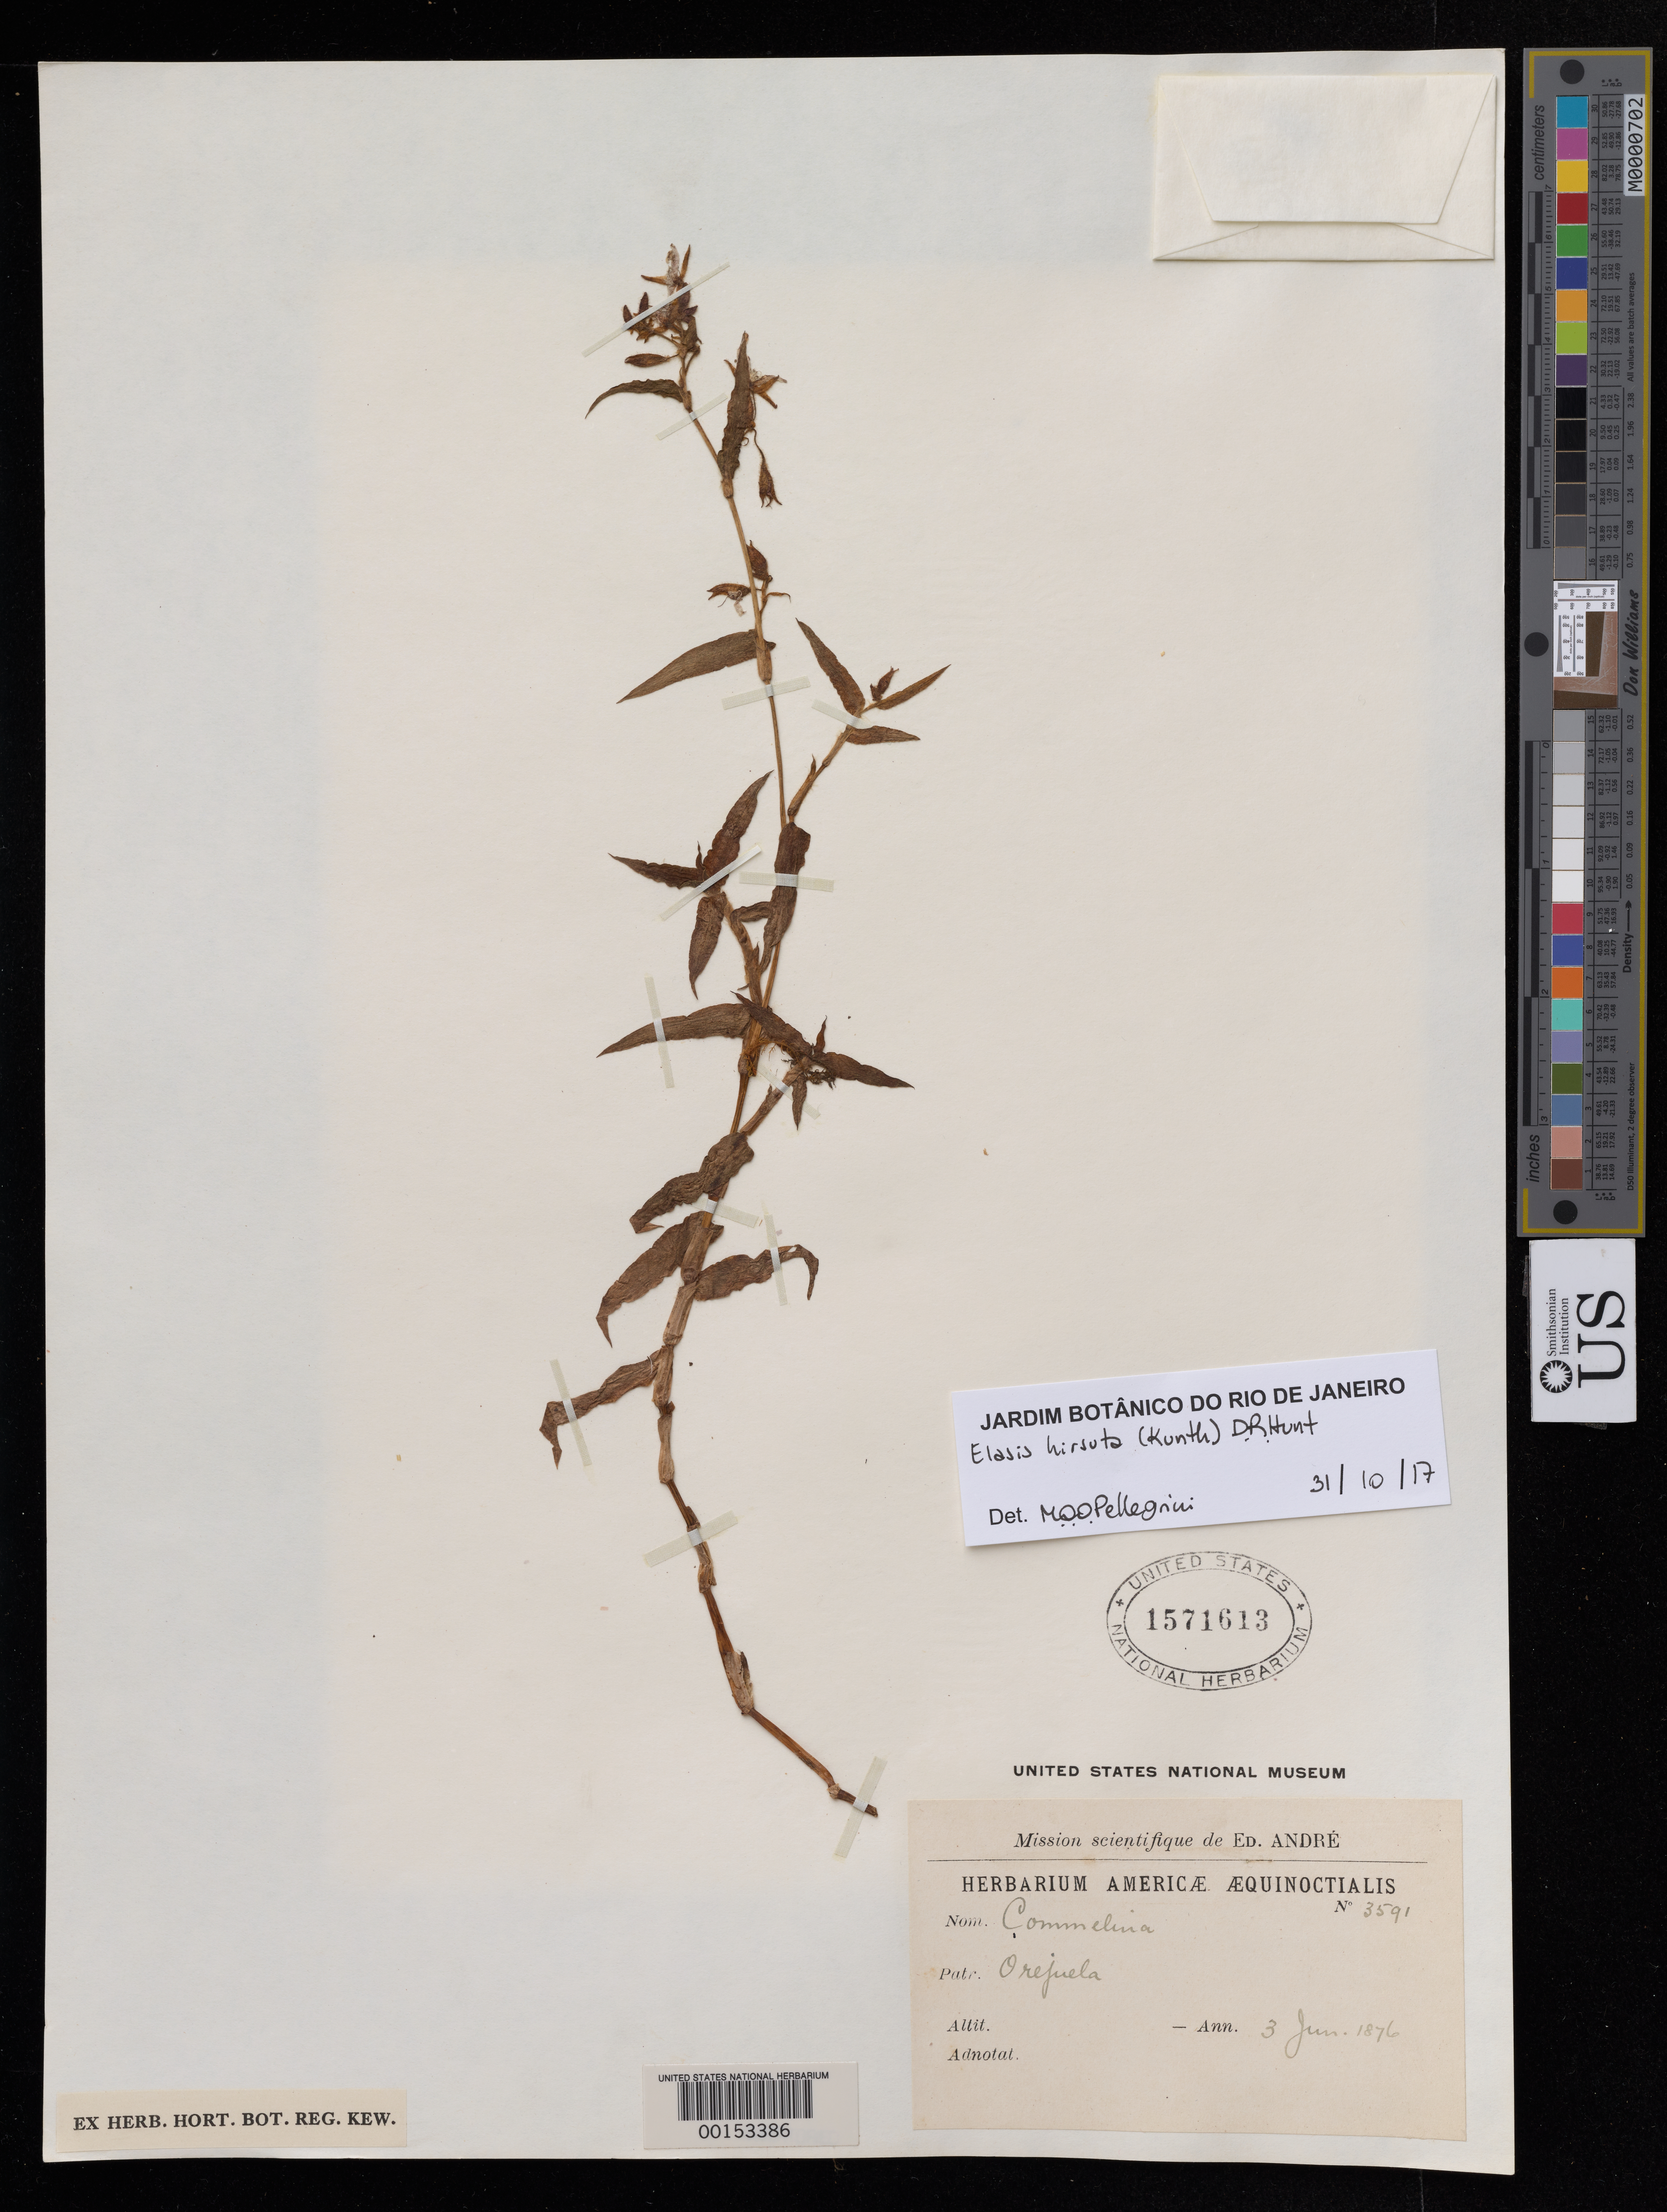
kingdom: Plantae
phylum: Tracheophyta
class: Liliopsida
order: Commelinales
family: Commelinaceae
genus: Elasis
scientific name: Elasis hirsuta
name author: (Kunth) D.R. Hunt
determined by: Pellegrini, M. O. de Oliveira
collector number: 3591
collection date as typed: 03 Jun 1876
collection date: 1876-06-03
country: Ecuador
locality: Orejuela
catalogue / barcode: US 1571613